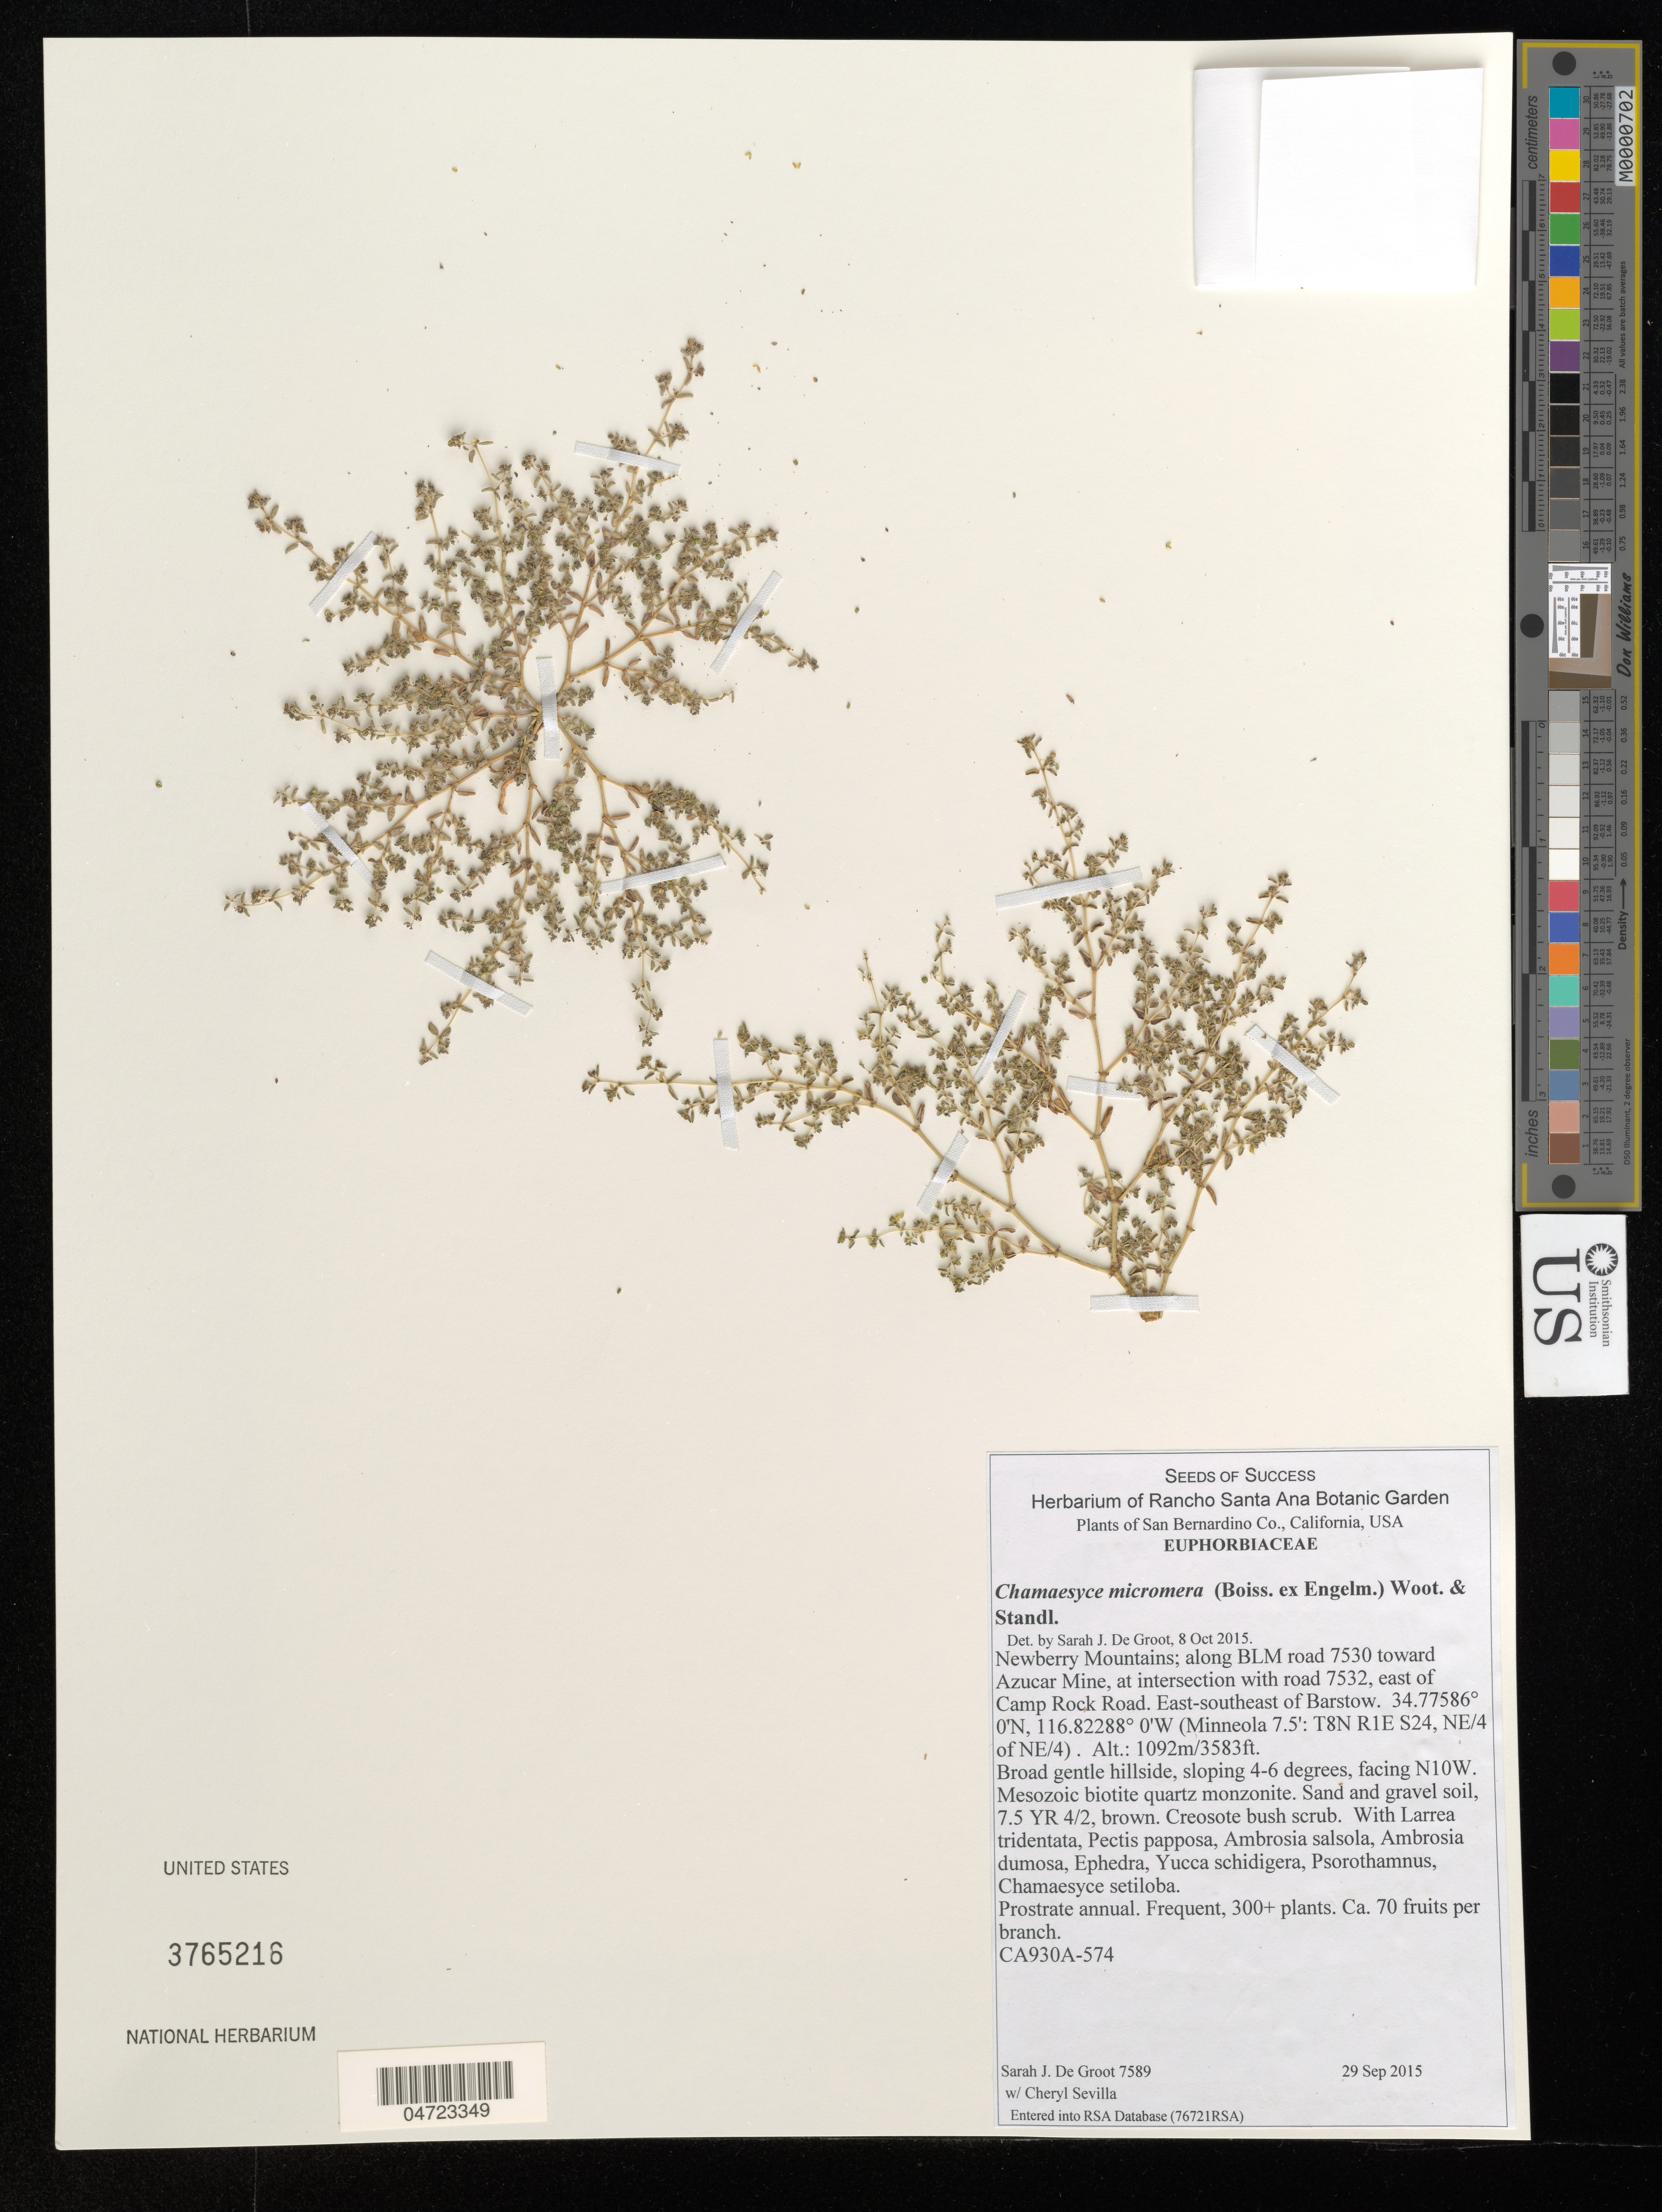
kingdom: Plantae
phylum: Tracheophyta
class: Magnoliopsida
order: Malpighiales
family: Euphorbiaceae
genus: Chamaesyce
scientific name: Chamaesyce micromera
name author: (Boiss. ex Engelm.) Wooton & Standl.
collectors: S. De Groot & C. Sevilla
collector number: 7589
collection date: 2015-09-29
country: United States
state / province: California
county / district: San Bernardino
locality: San Bernardino Co. Newberry Mountains; along BLM road 7530 toward Azucar Mine, at intersection with road 7532, east of Camp Rock Road. East-southeast of Barstow. (Minneola 7.5': T8N R1E S24, NE/4 of NE/4).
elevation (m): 1092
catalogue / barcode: US 3765216